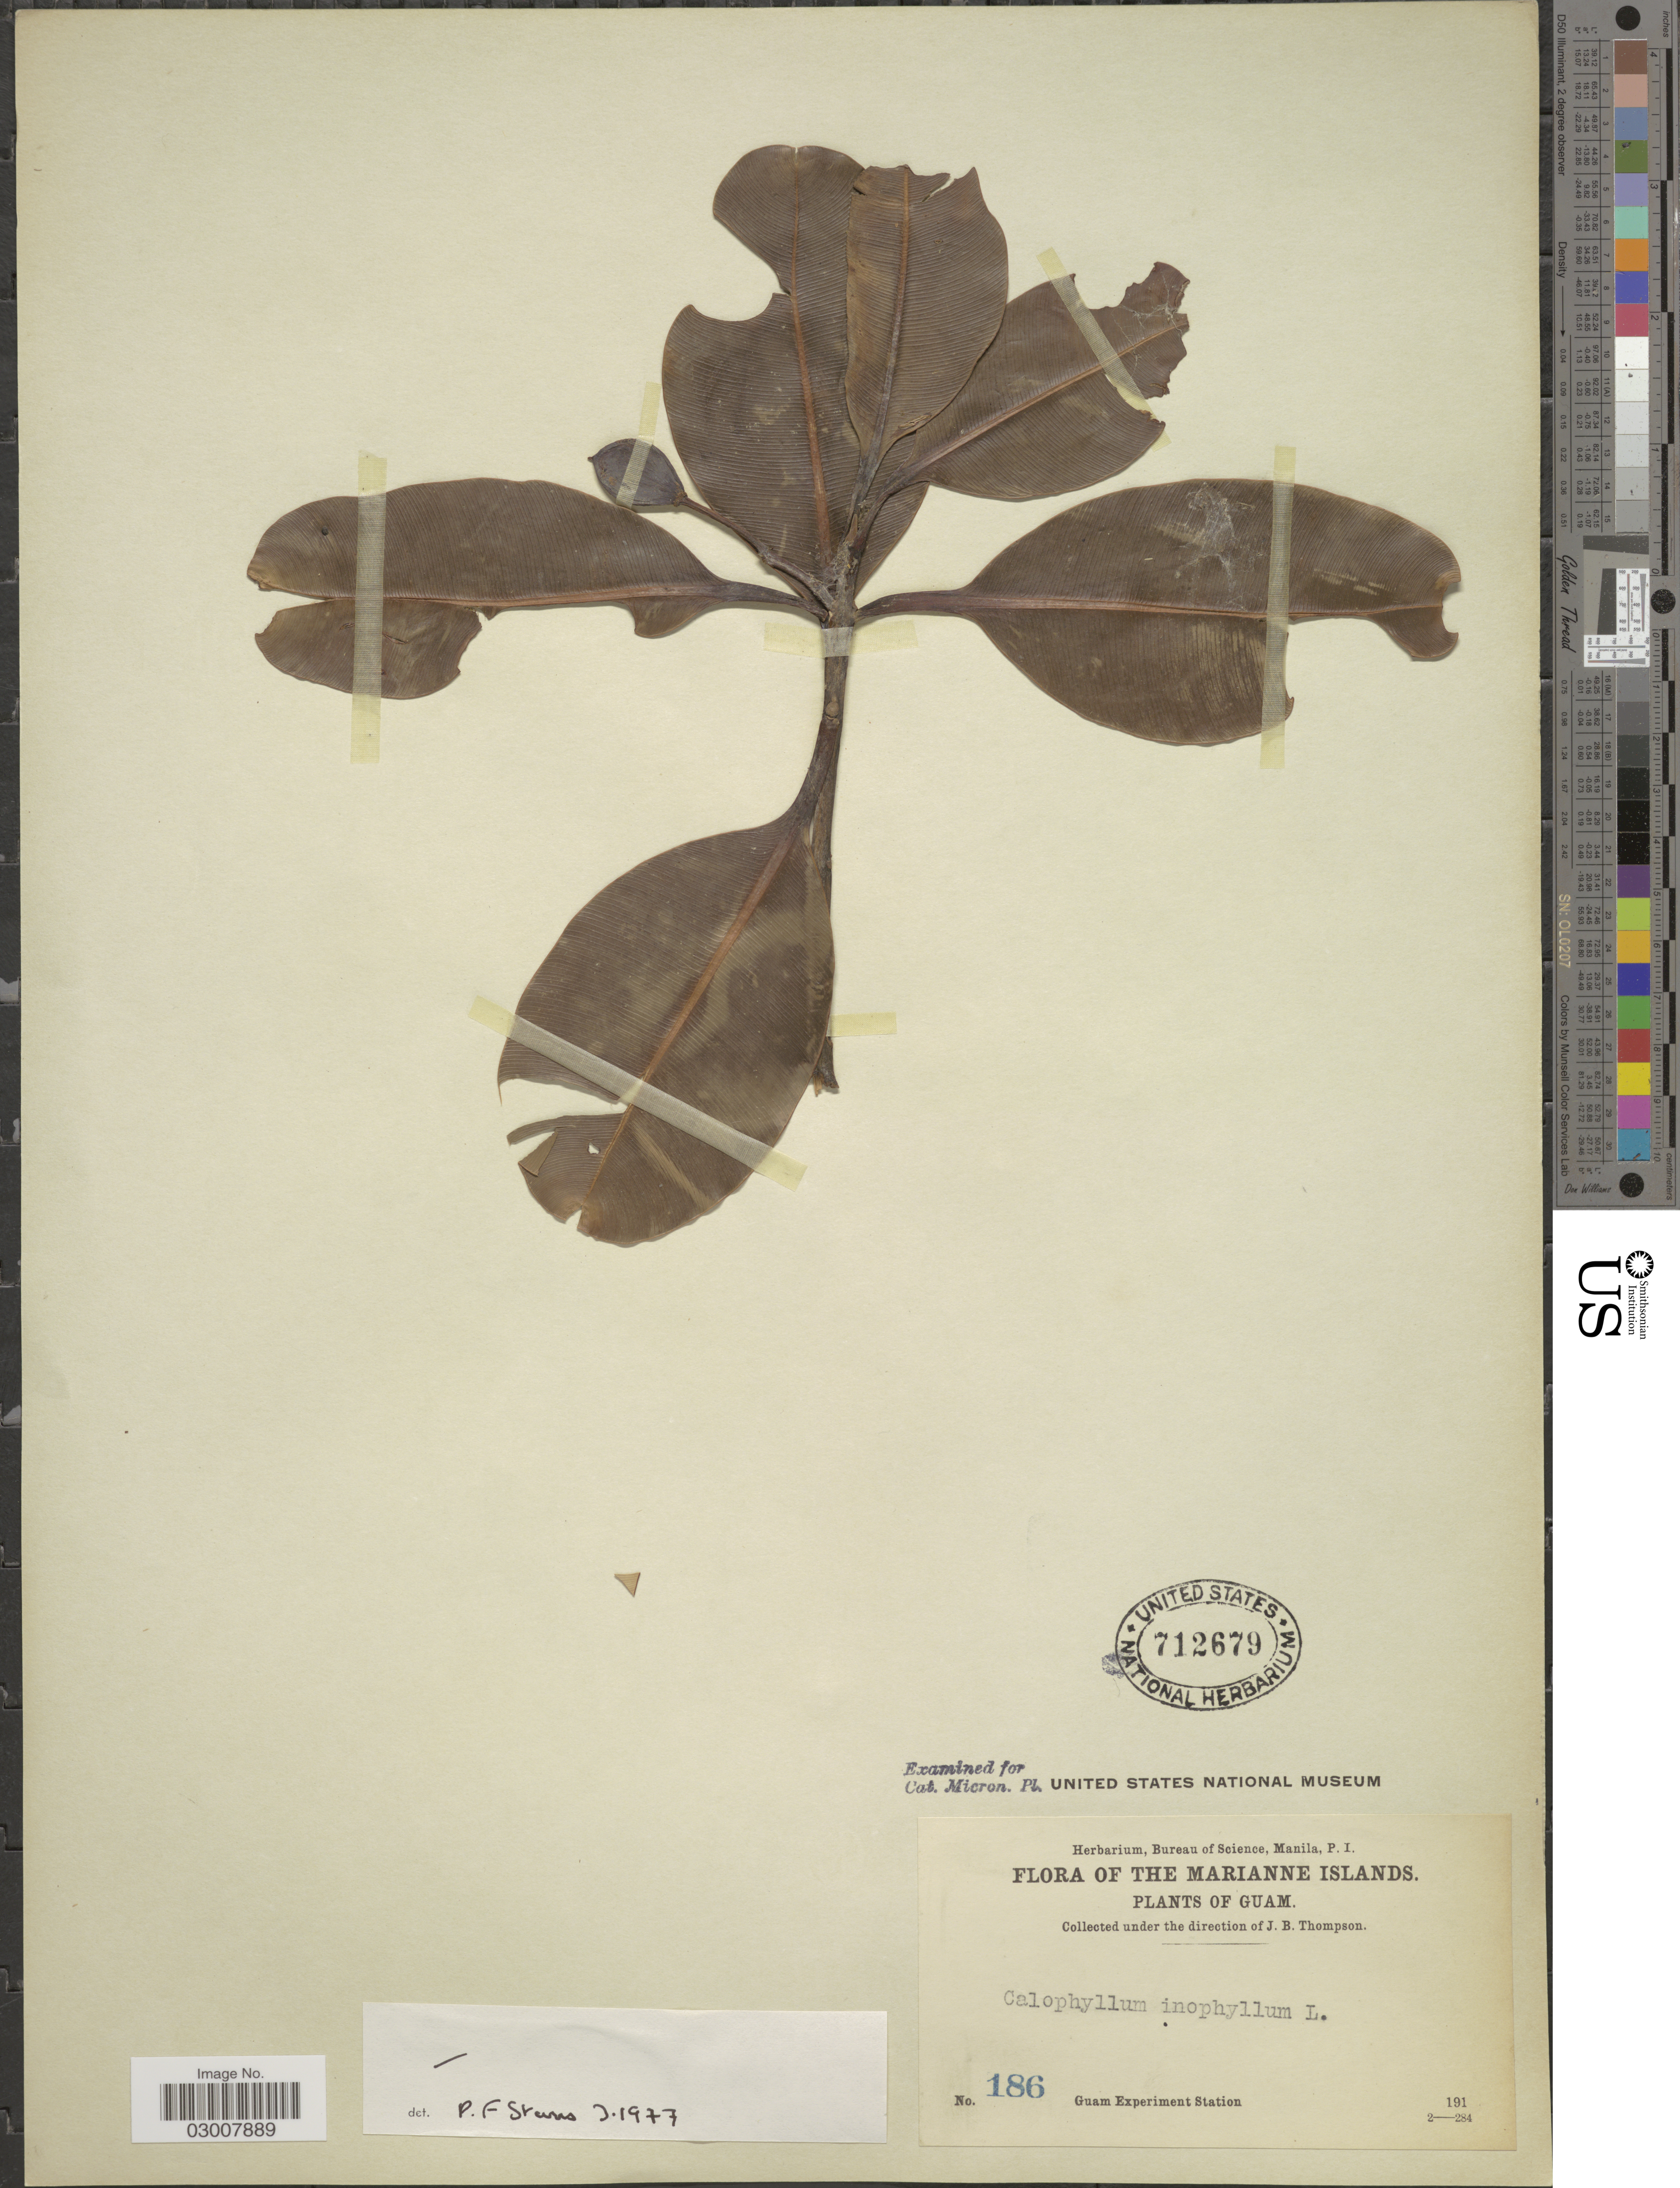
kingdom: Plantae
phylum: Tracheophyta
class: Magnoliopsida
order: Malpighiales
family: Calophyllaceae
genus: Calophyllum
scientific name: Calophyllum inophyllum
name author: L.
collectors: Guam Exp. Sta.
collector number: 186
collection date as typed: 191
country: Guam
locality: The Marianne Islands.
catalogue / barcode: US 712679